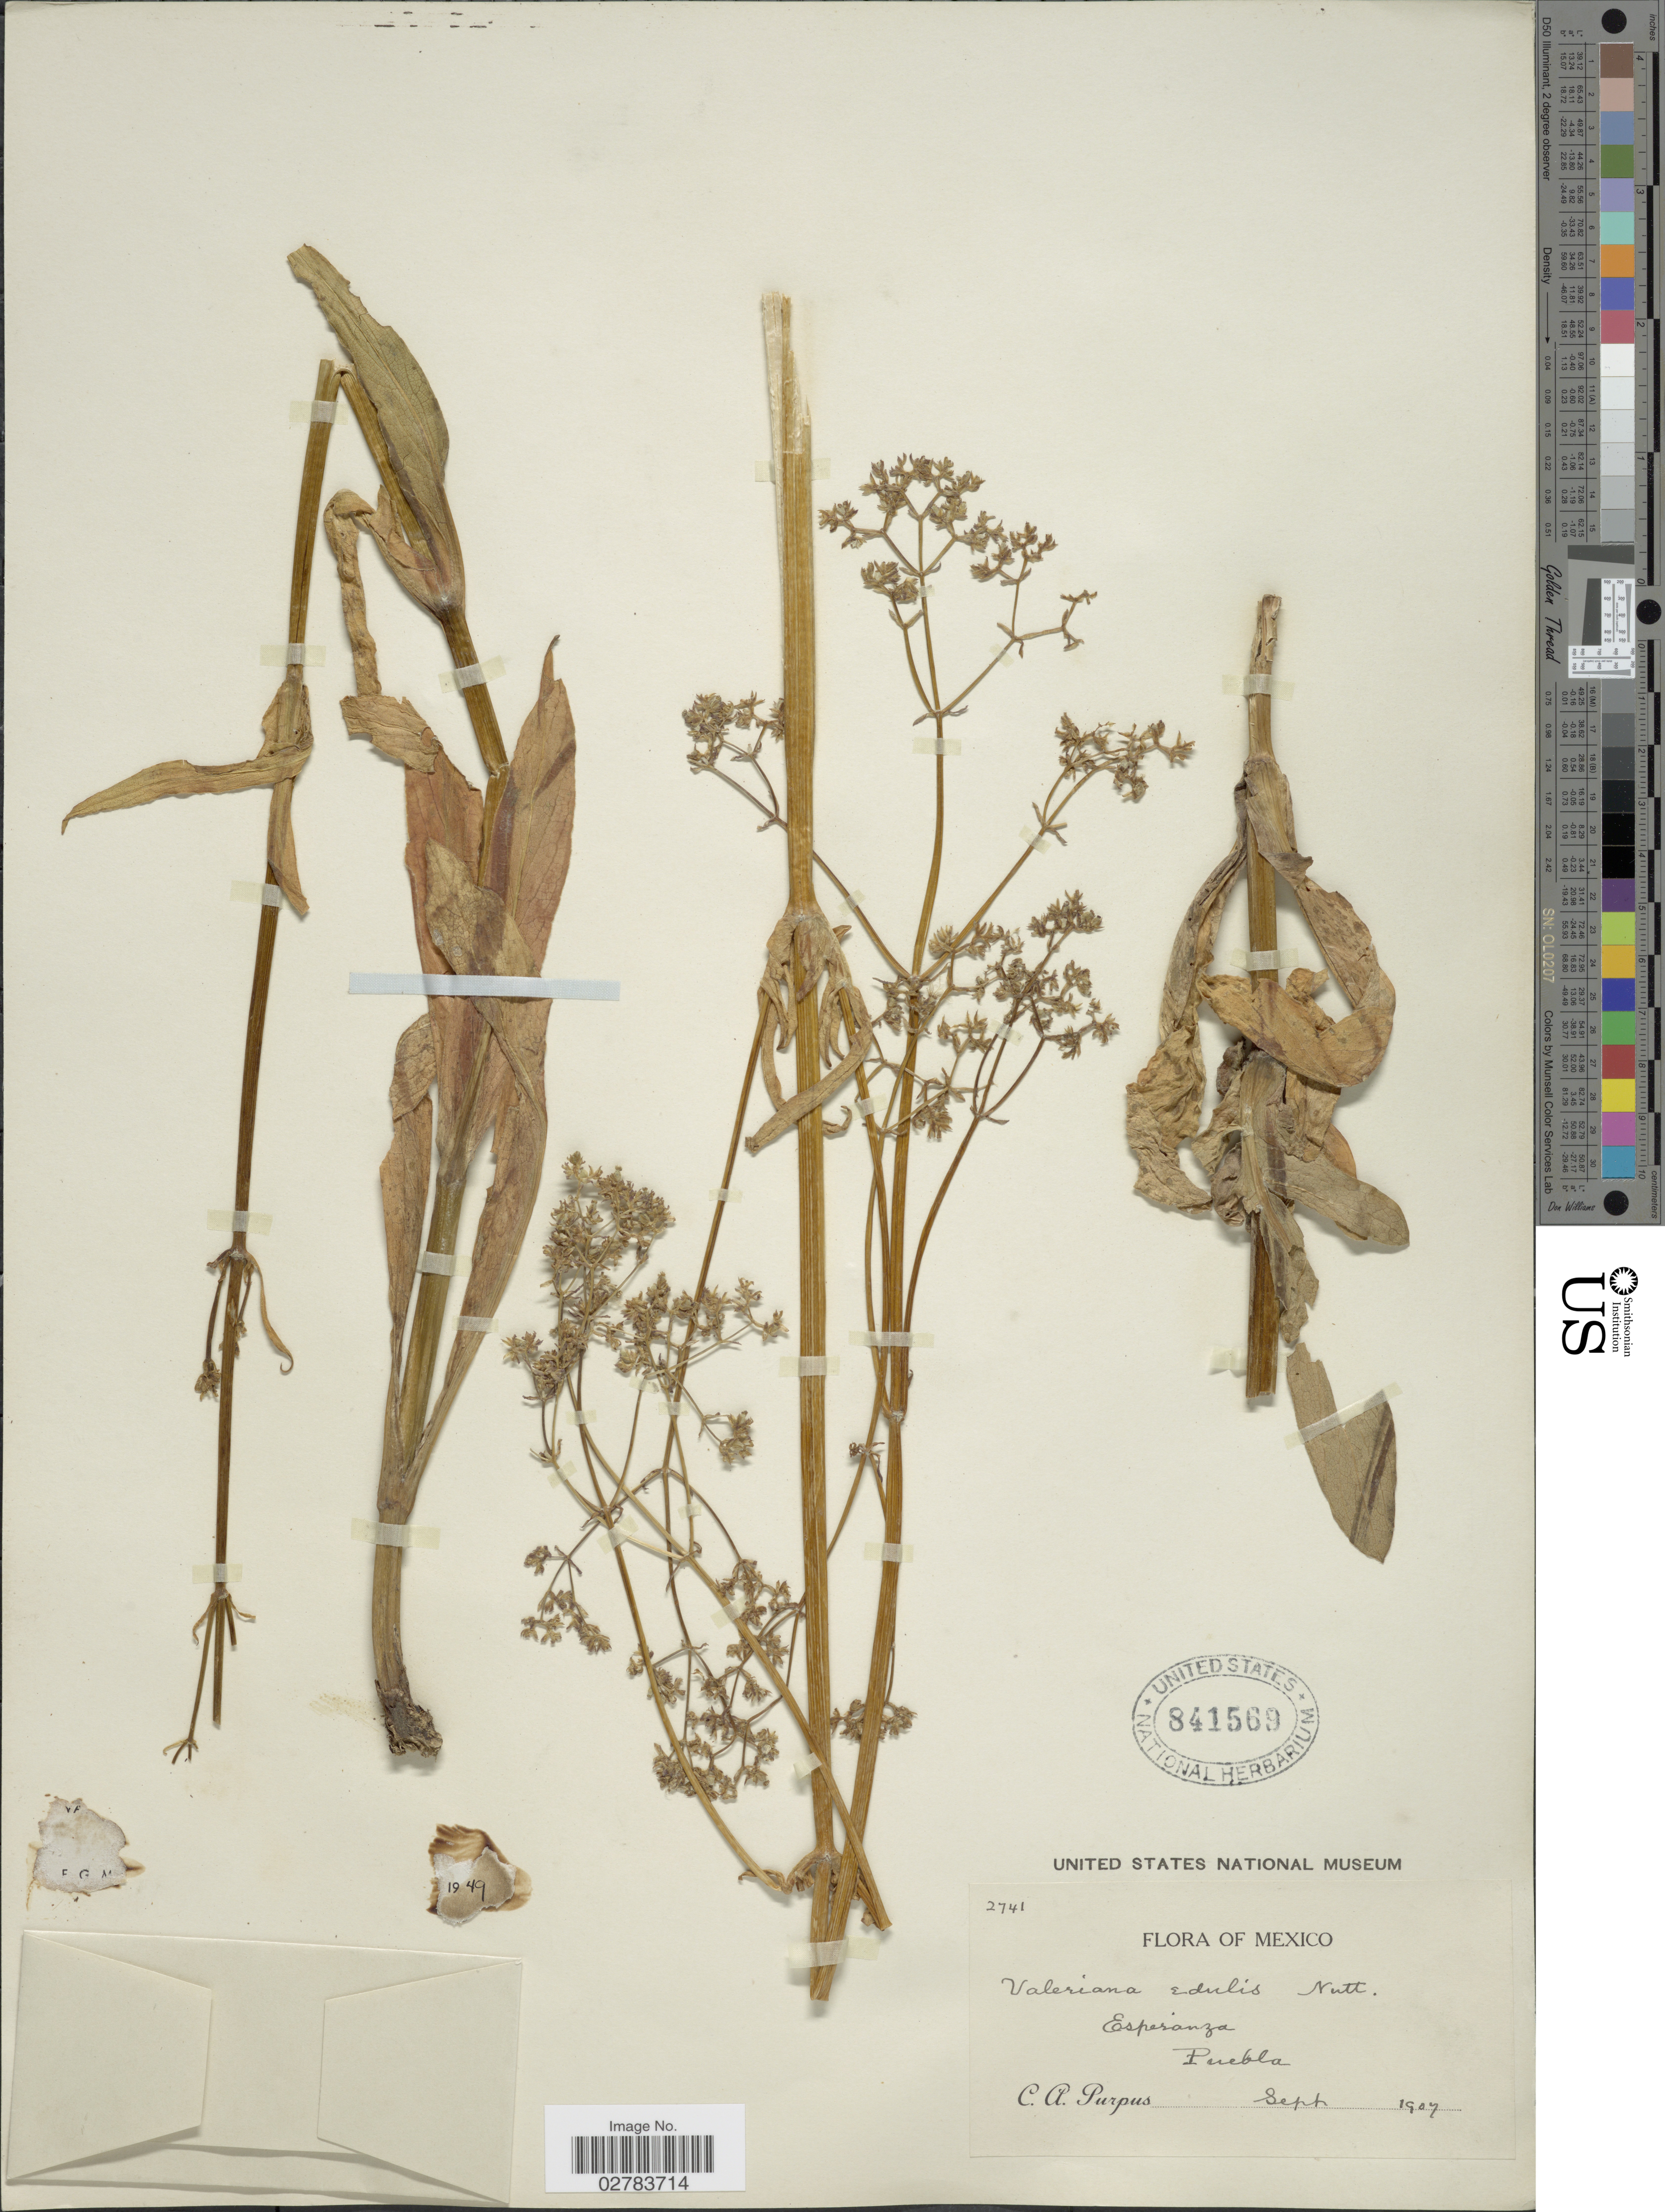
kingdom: Plantae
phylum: Tracheophyta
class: Magnoliopsida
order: Dipsacales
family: Caprifoliaceae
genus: Valeriana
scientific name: Valeriana edulis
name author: Nutt.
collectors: C. A. Purpus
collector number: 2741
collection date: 1907-09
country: Mexico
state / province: Puebla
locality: Esperanza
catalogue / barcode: US 841569